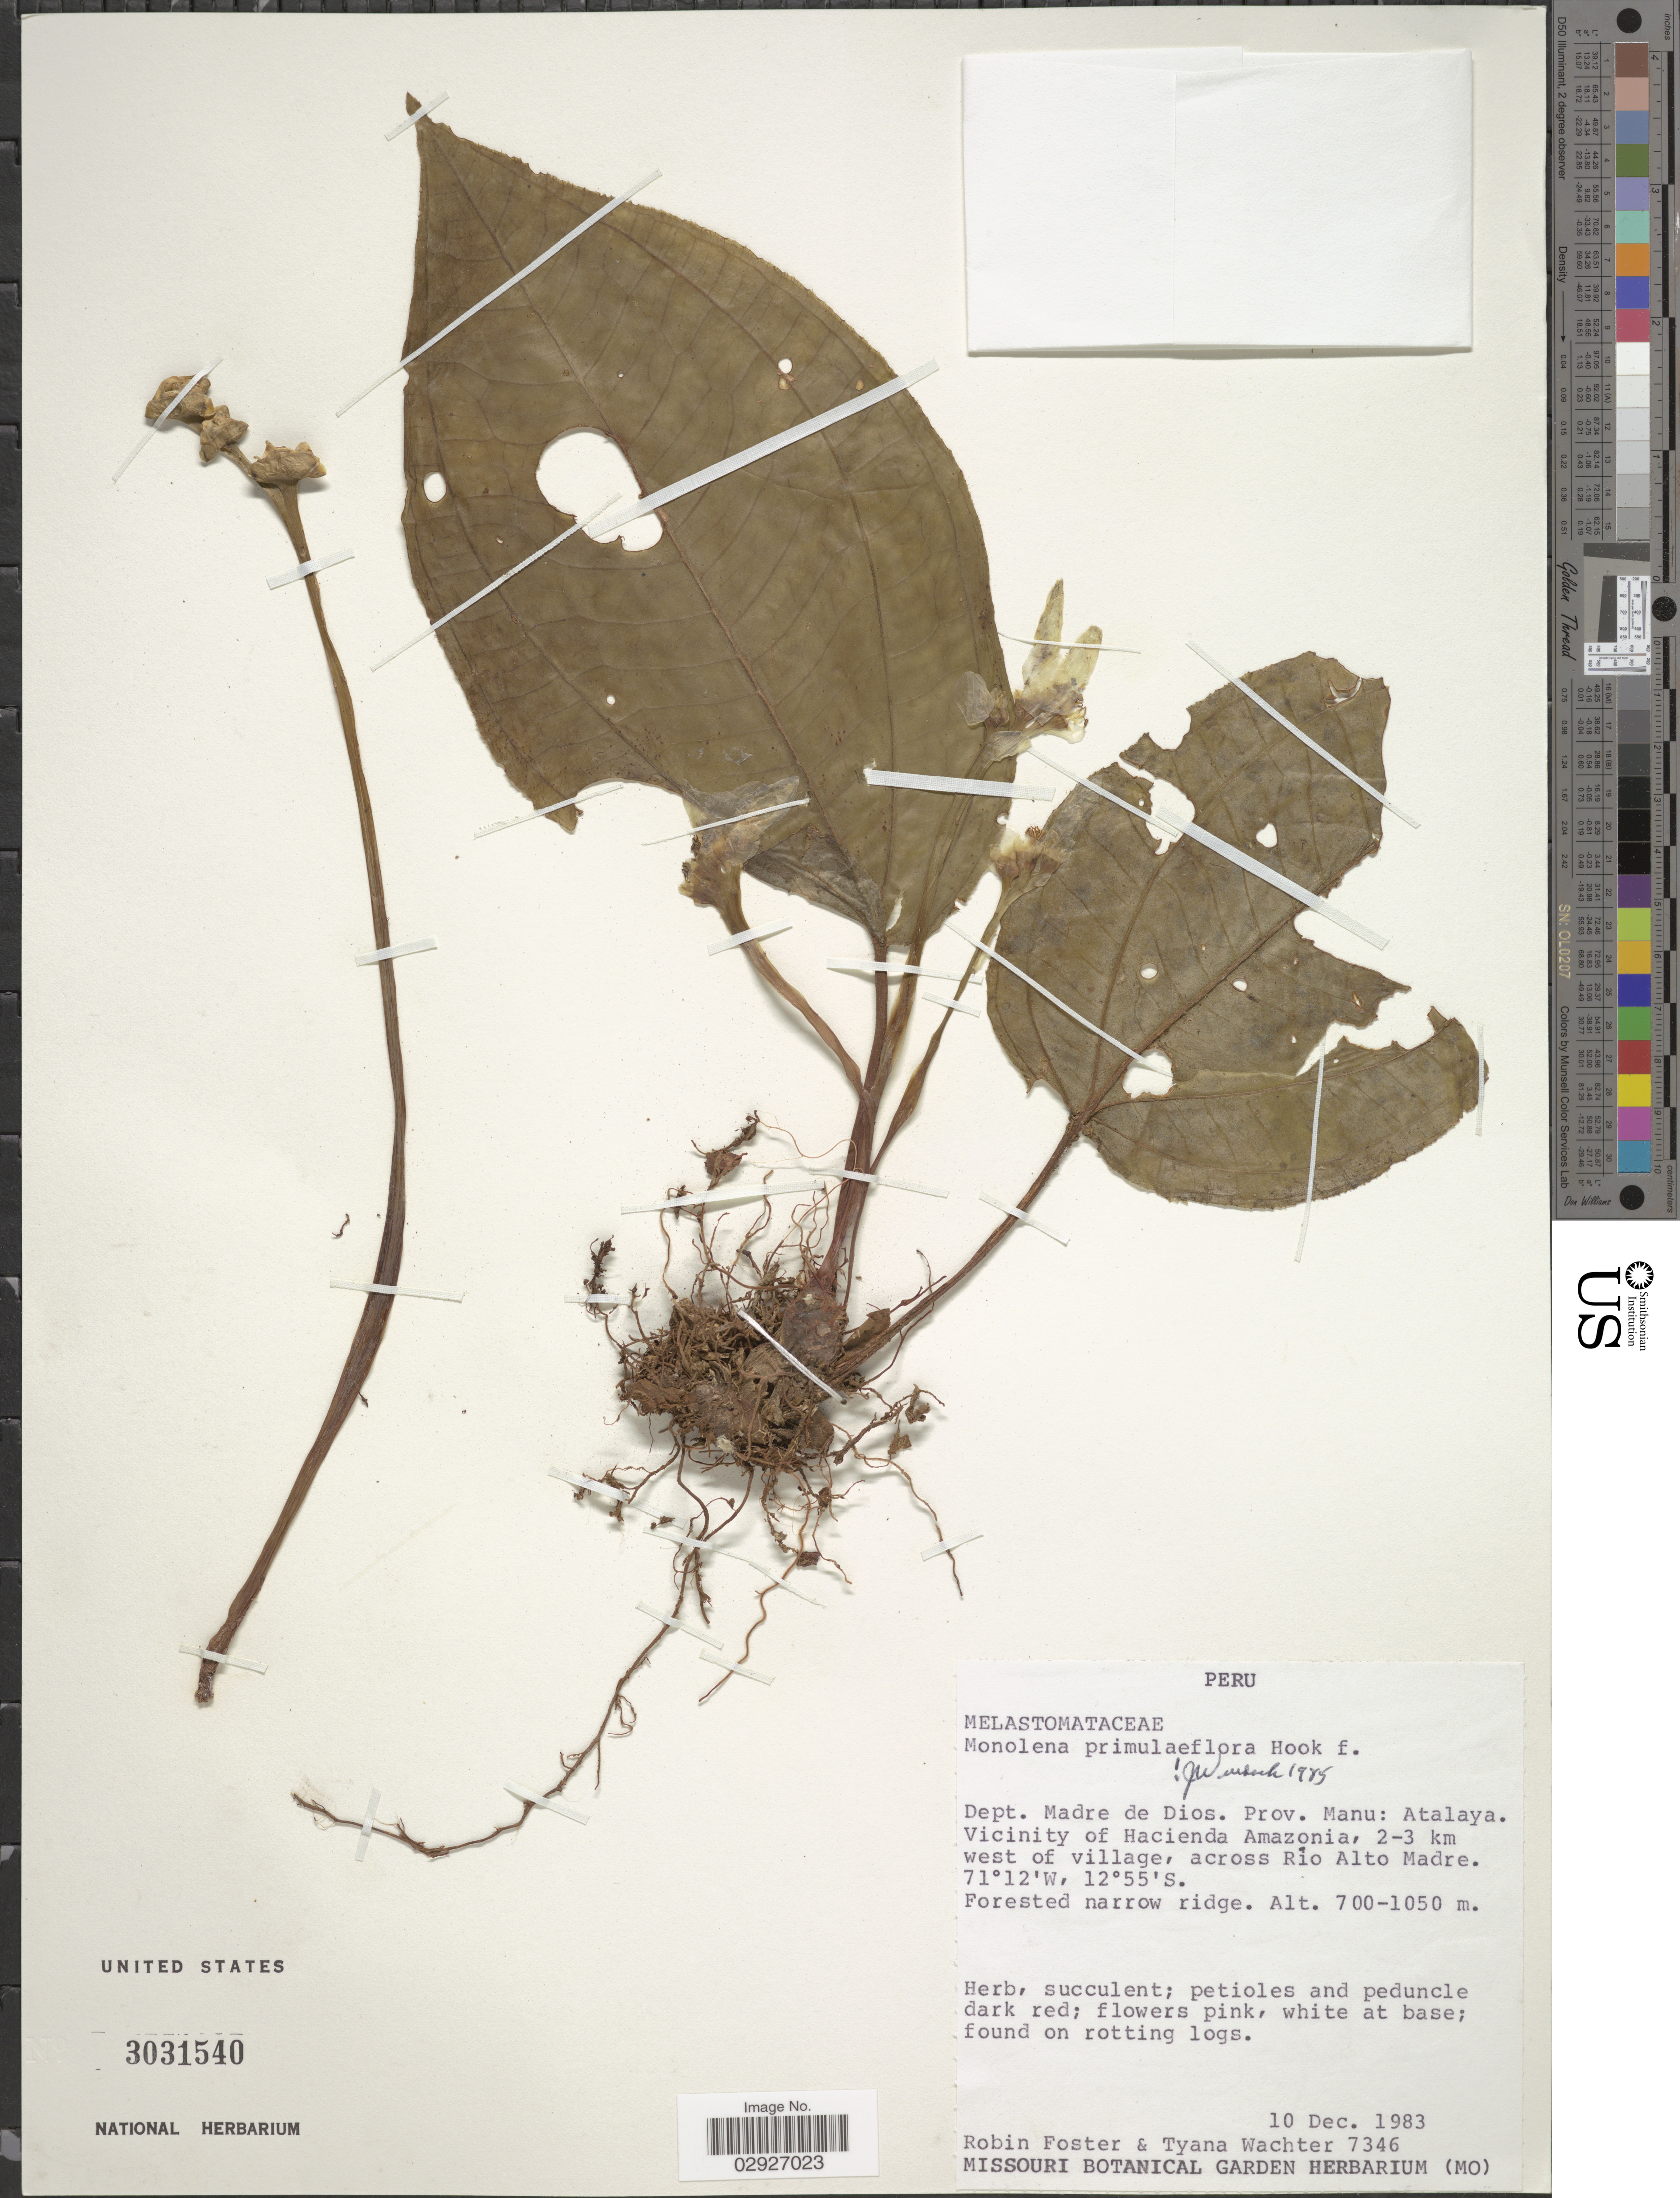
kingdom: Plantae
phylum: Tracheophyta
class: Magnoliopsida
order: Myrtales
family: Melastomataceae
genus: Monolena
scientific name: Monolena primuliflora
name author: Hook. f.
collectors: R. B. Foster & T. Wachter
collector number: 7346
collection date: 1983-12-10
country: Peru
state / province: Madre de Dios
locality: Dept. Madre de Dios. Prov. Manu: Atalaya. Vicinity of Hacienda Amazonia, 2-3 km west of village, across Río Alto Madre.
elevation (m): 700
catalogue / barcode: US 3031540